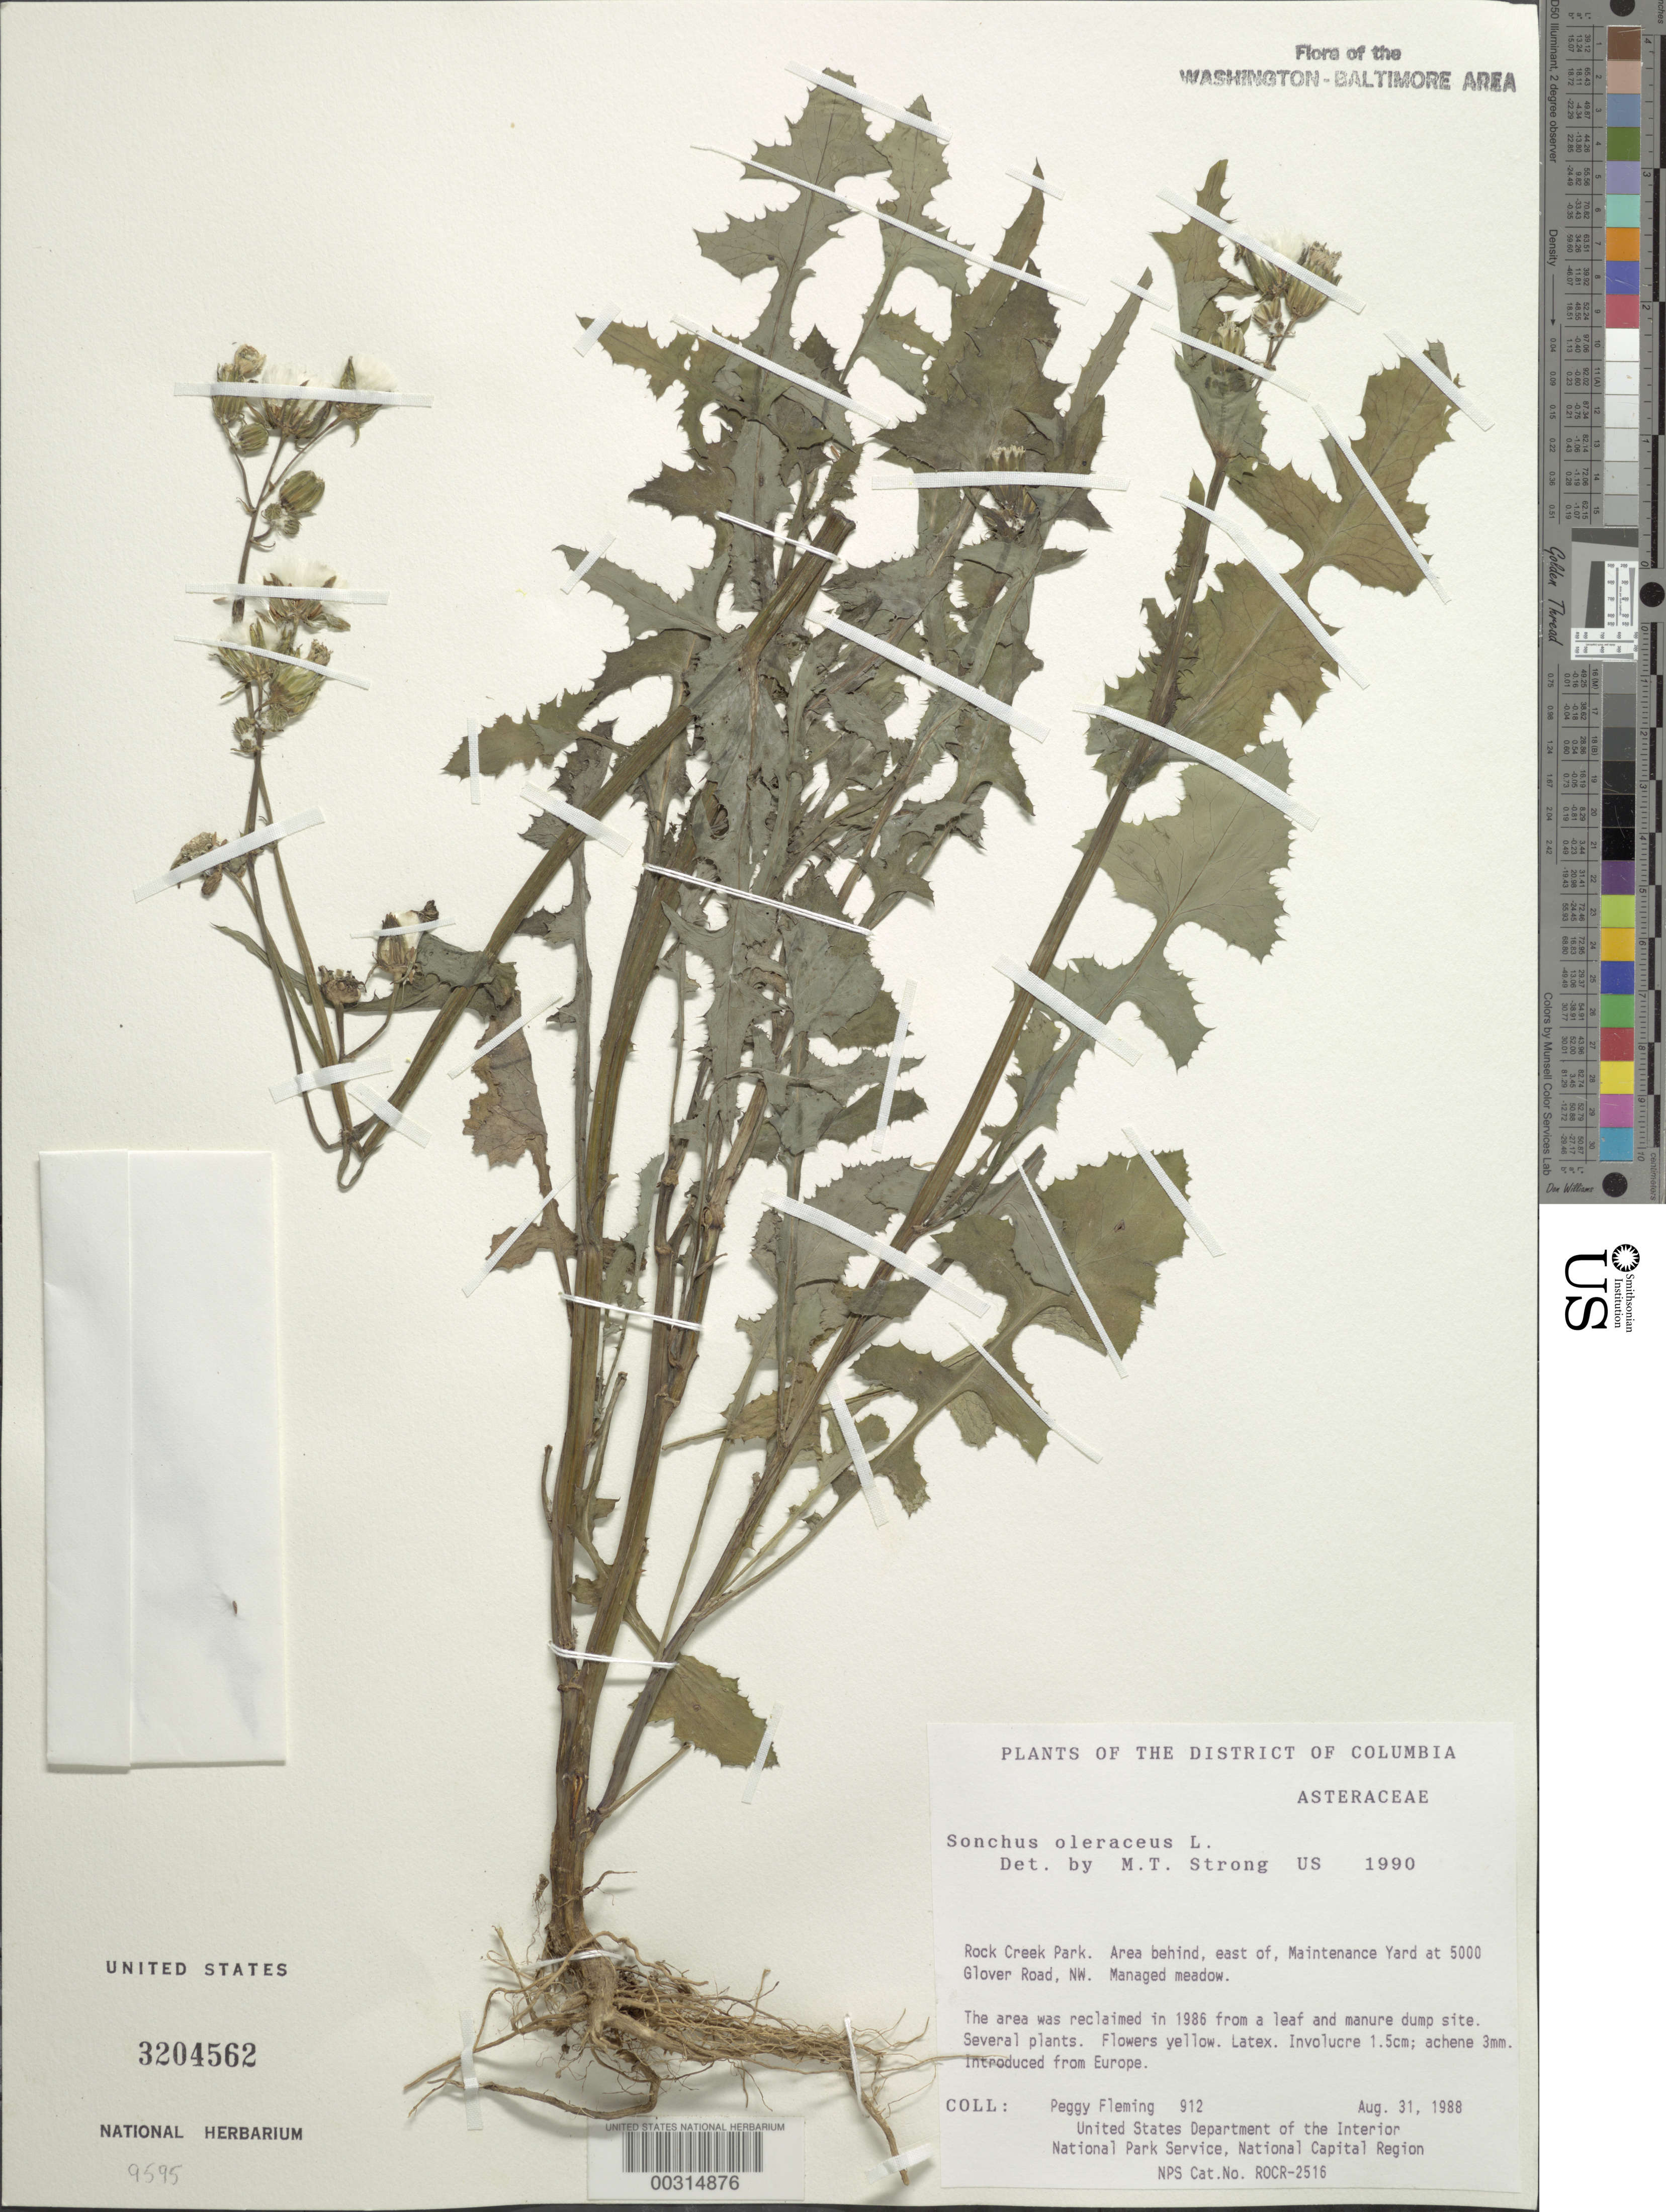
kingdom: Plantae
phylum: Tracheophyta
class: Magnoliopsida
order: Asterales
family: Asteraceae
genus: Sonchus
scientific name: Sonchus oleraceus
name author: L.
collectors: P. Fleming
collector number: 912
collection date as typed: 31 Aug 1988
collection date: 1988-08-31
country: United States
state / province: District of Columbia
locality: Rock Creek Park, E of maintenance yard at 5000 Glover Road, NW Rock Creek Park & vicinity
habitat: Managed meadow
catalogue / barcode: US 3204562